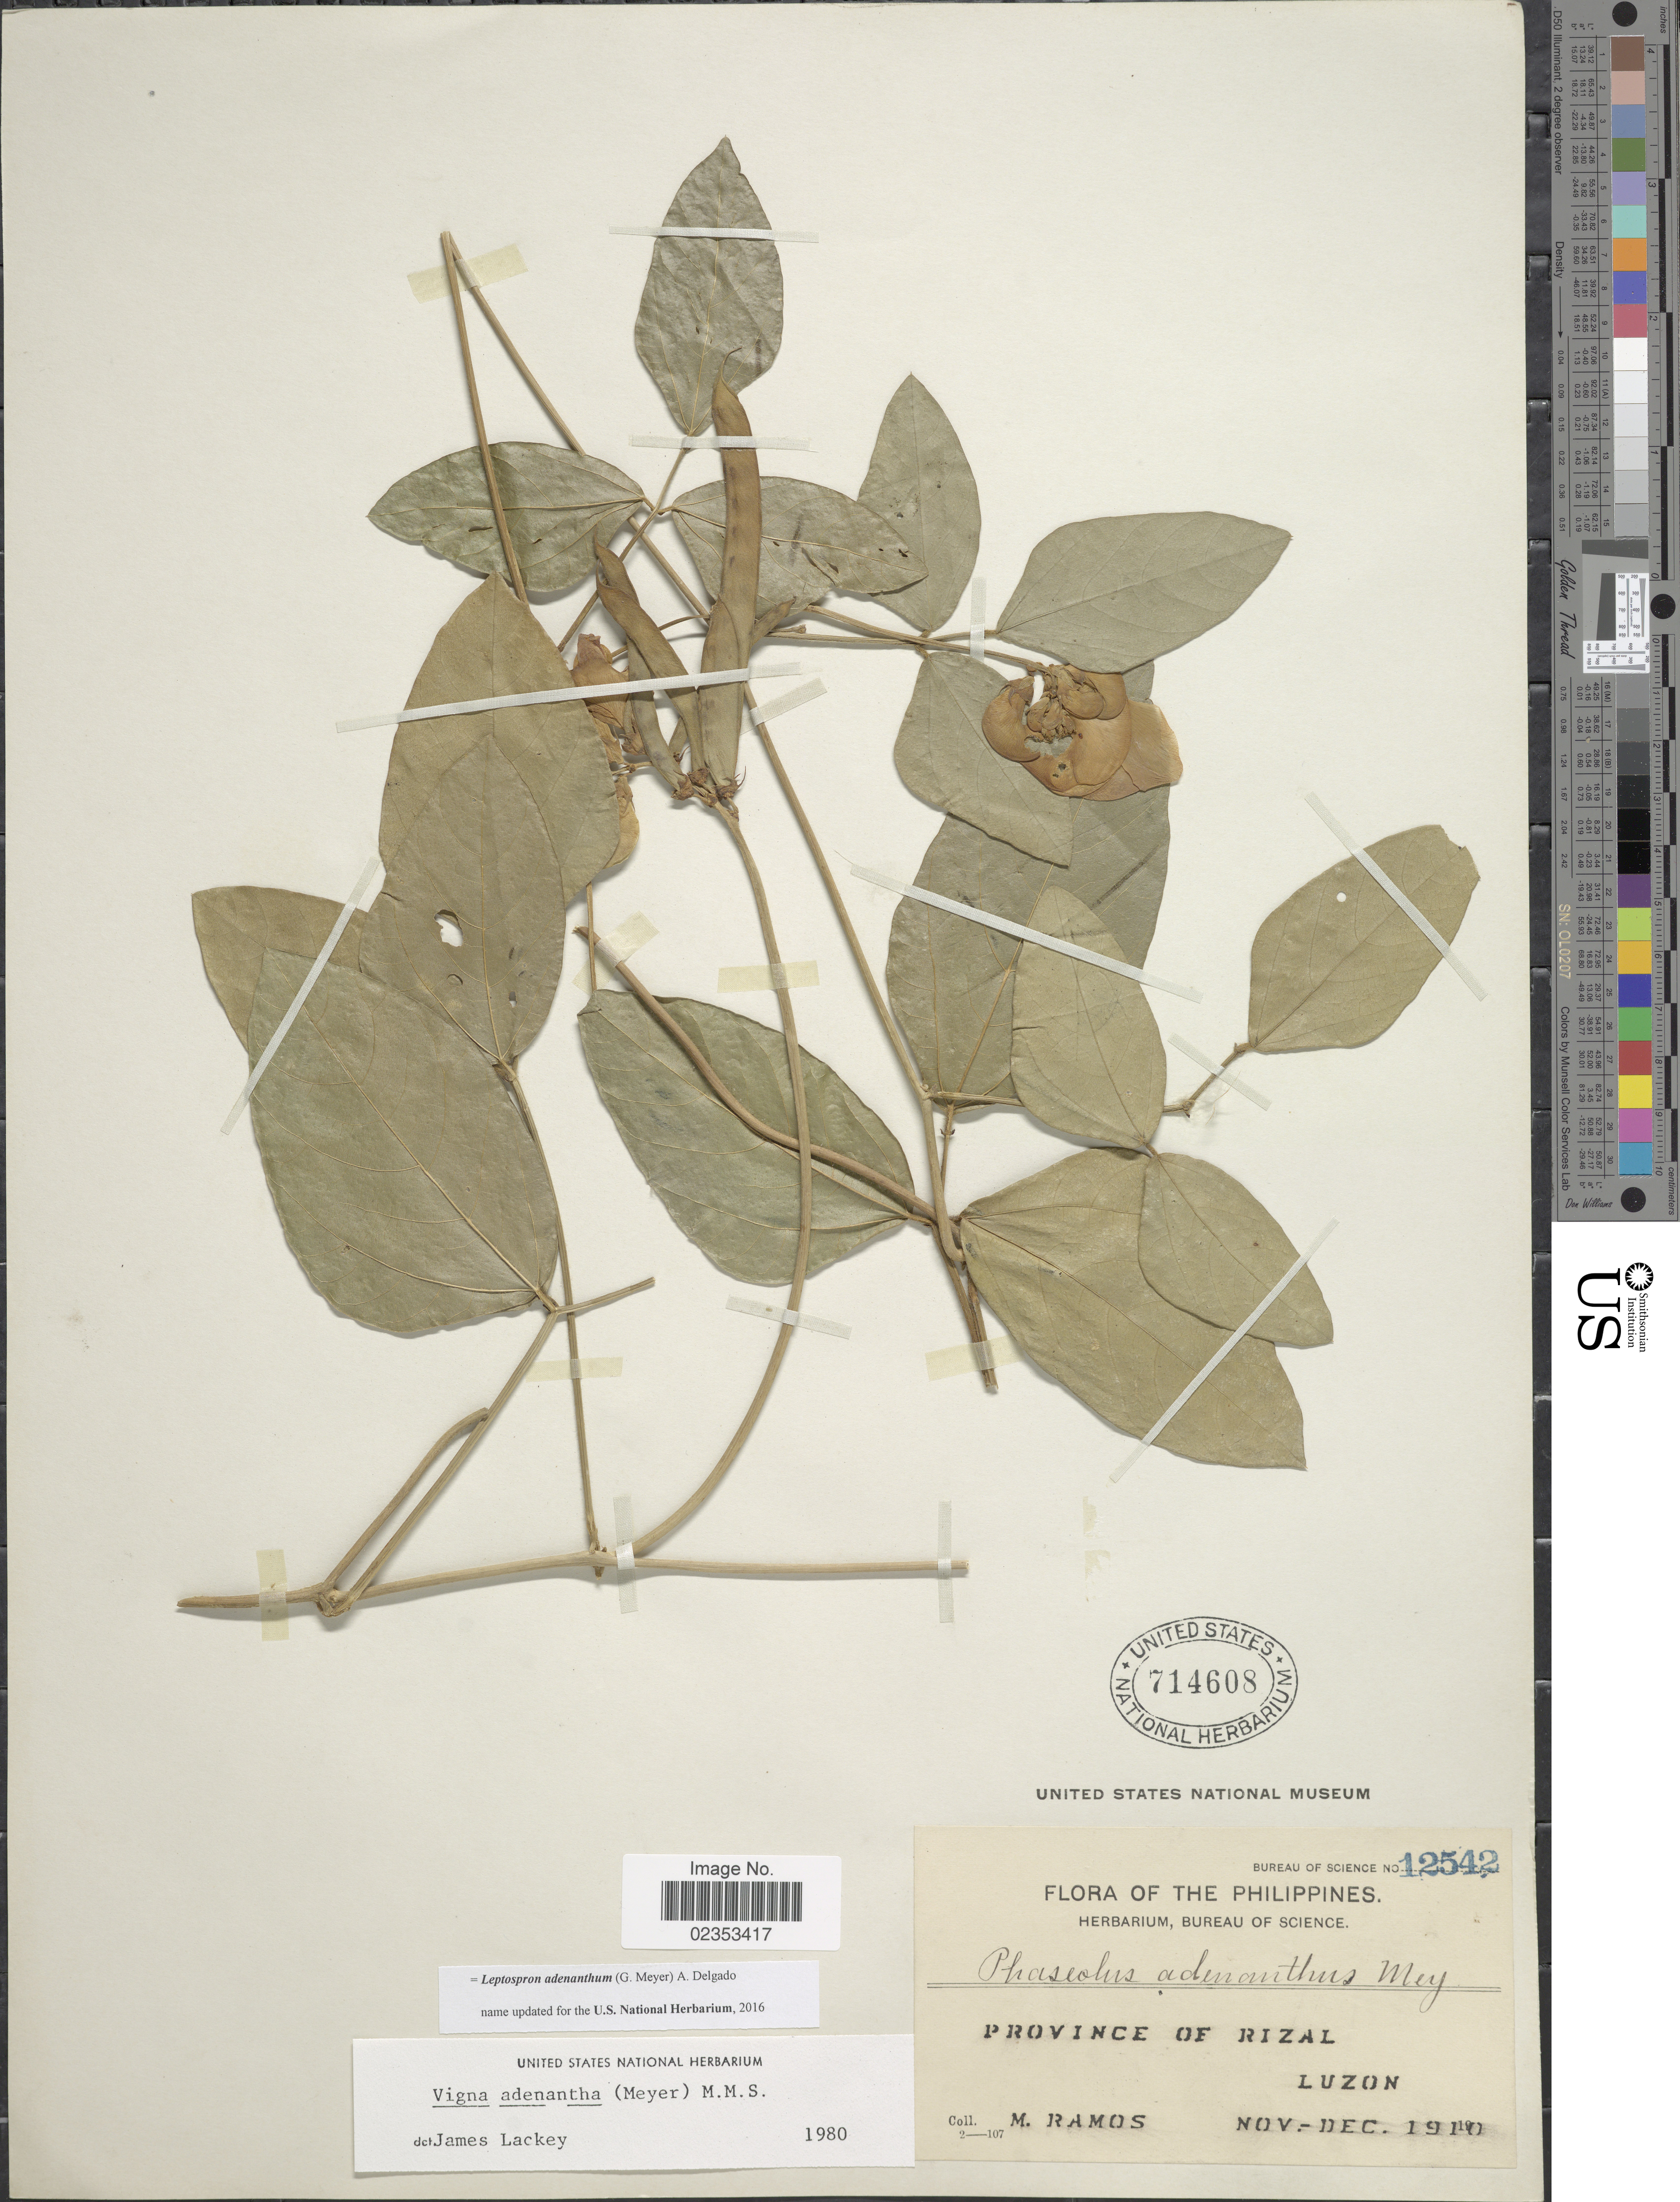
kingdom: Plantae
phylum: Tracheophyta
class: Magnoliopsida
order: Fabales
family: Fabaceae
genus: Leptospron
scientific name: Leptospron sp.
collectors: M. Ramos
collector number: Bureau of Science 12542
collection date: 1910-11/1910-12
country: Philippines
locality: Province of Rizal, Luzon.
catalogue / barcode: US 714608